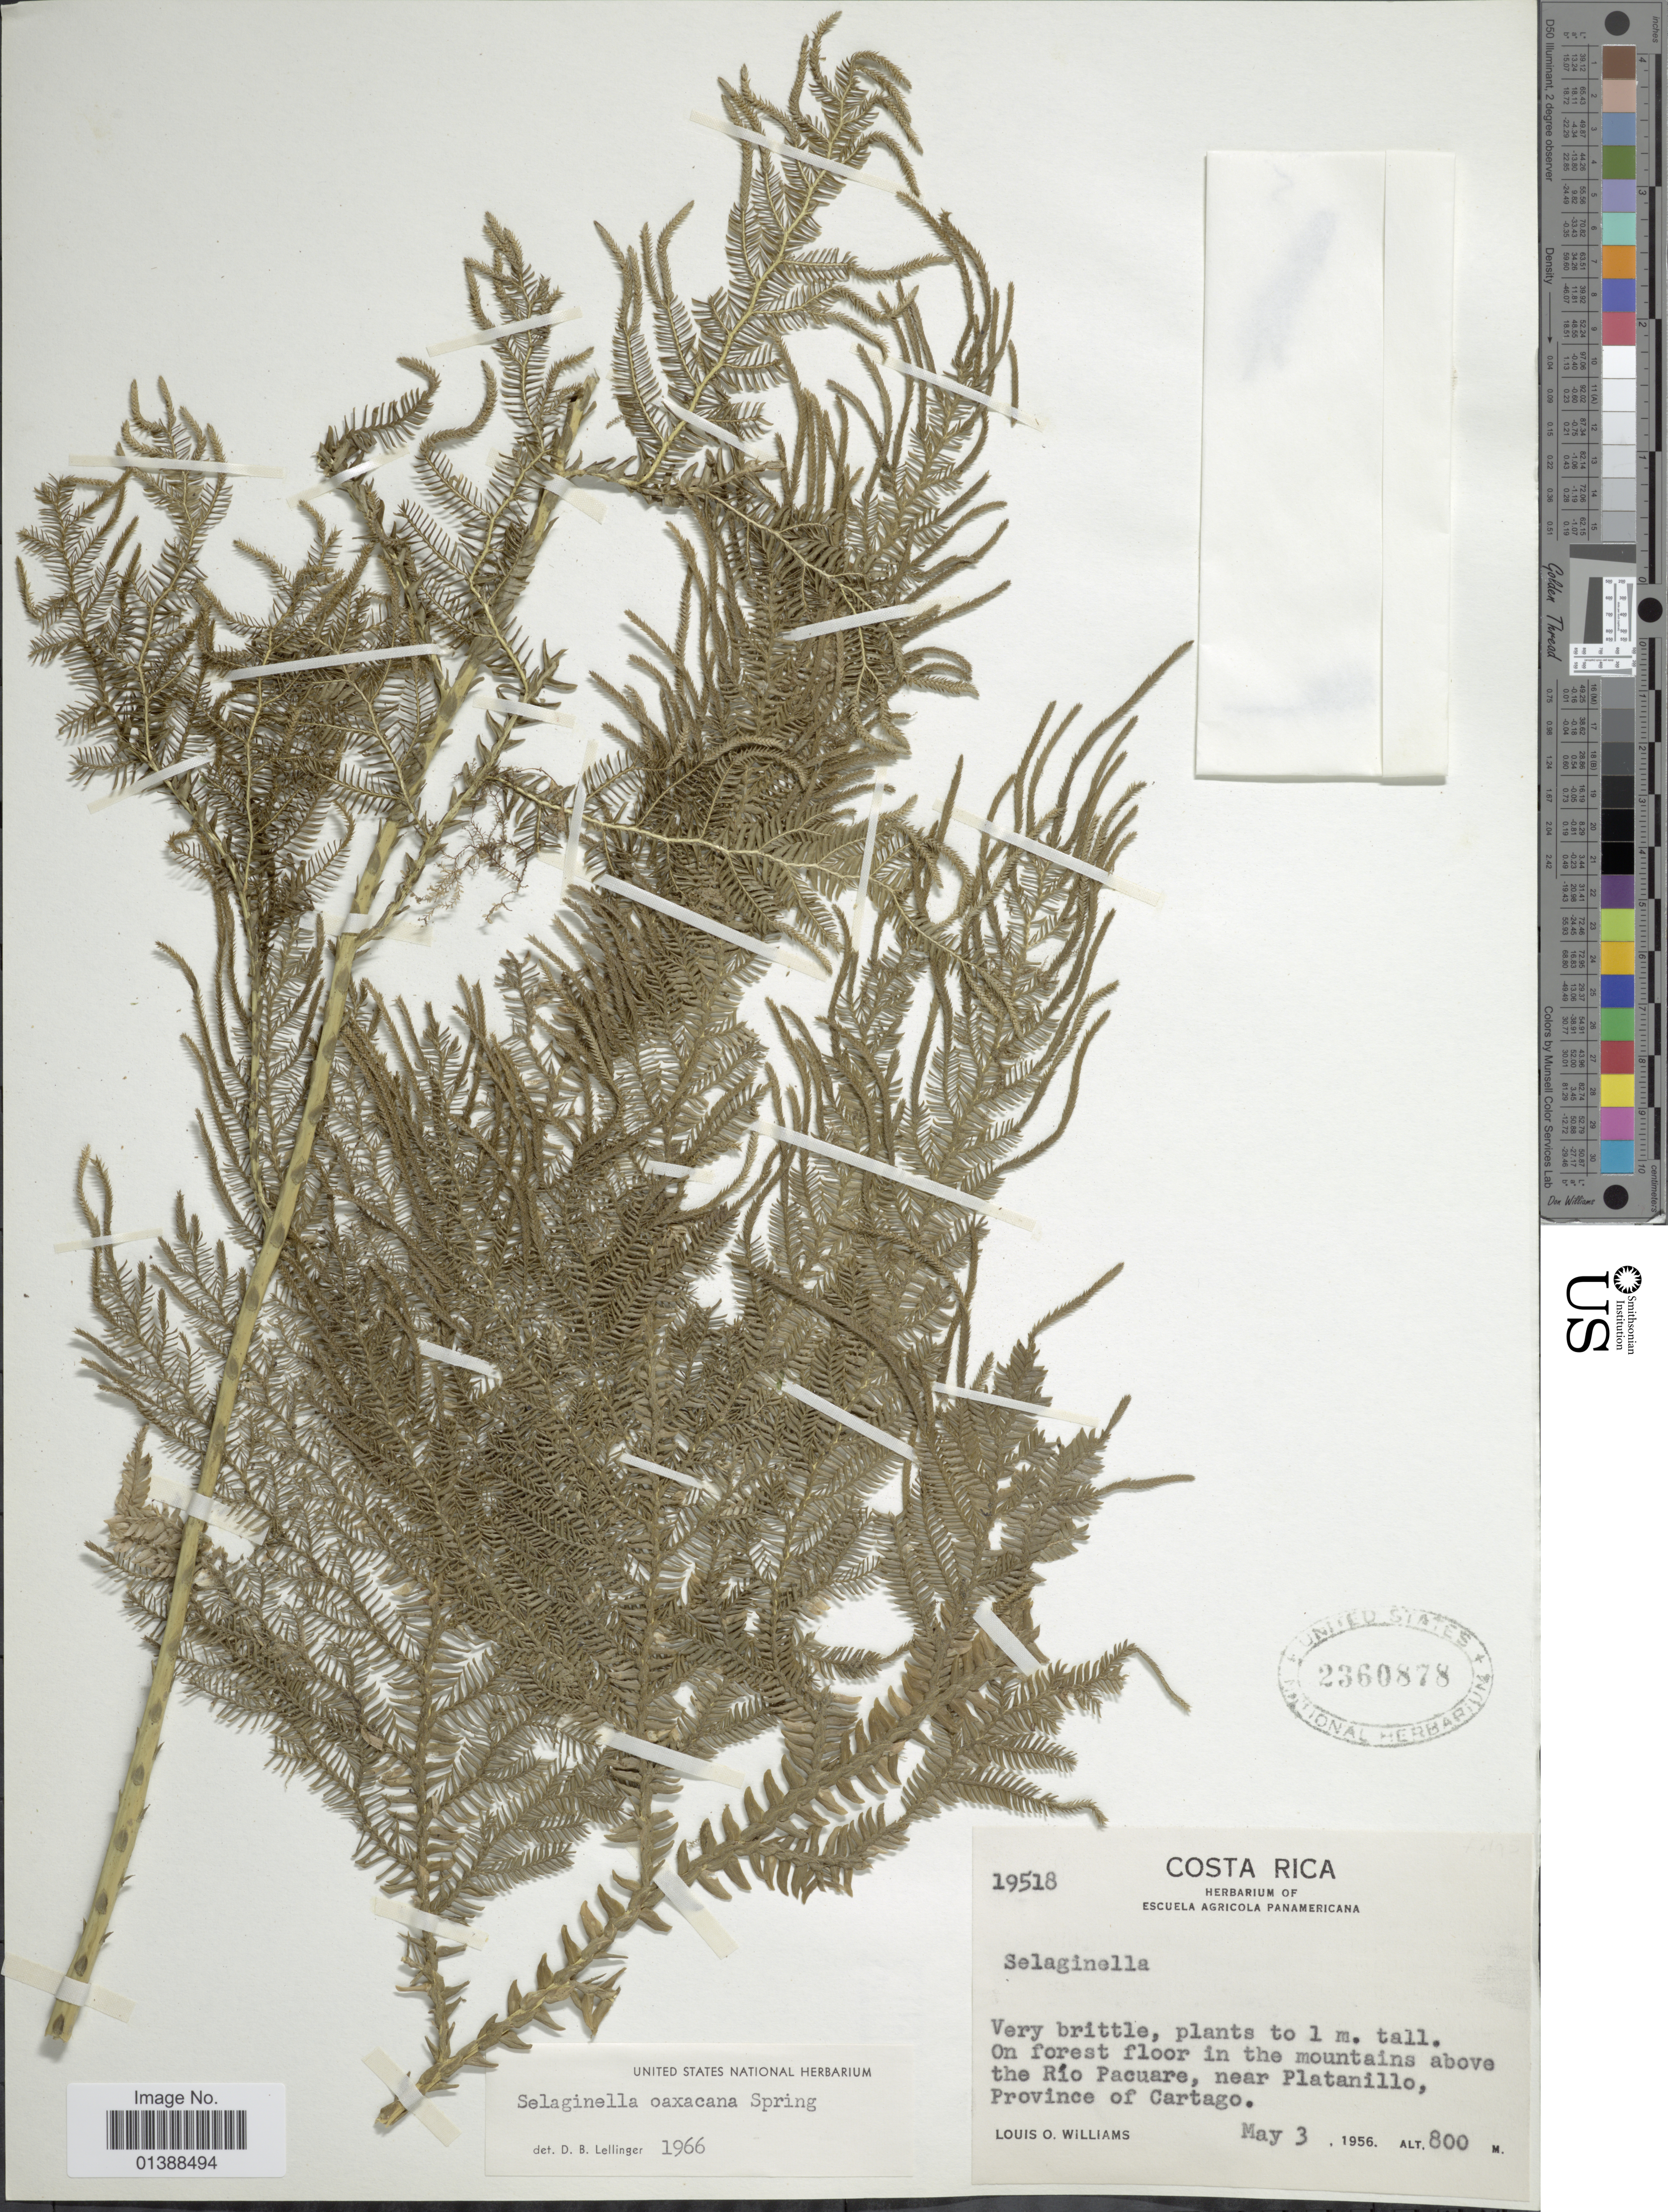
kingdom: Plantae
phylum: Tracheophyta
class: Lycopodiopsida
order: Selaginellales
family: Selaginellaceae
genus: Selaginella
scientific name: Selaginella oaxacana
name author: Spring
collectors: L. O. Williams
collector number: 19518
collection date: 1956-05-03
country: Costa Rica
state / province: Cartago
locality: In the mountains above the Río Pacuare, near Platanillo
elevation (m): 800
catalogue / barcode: US 2360878